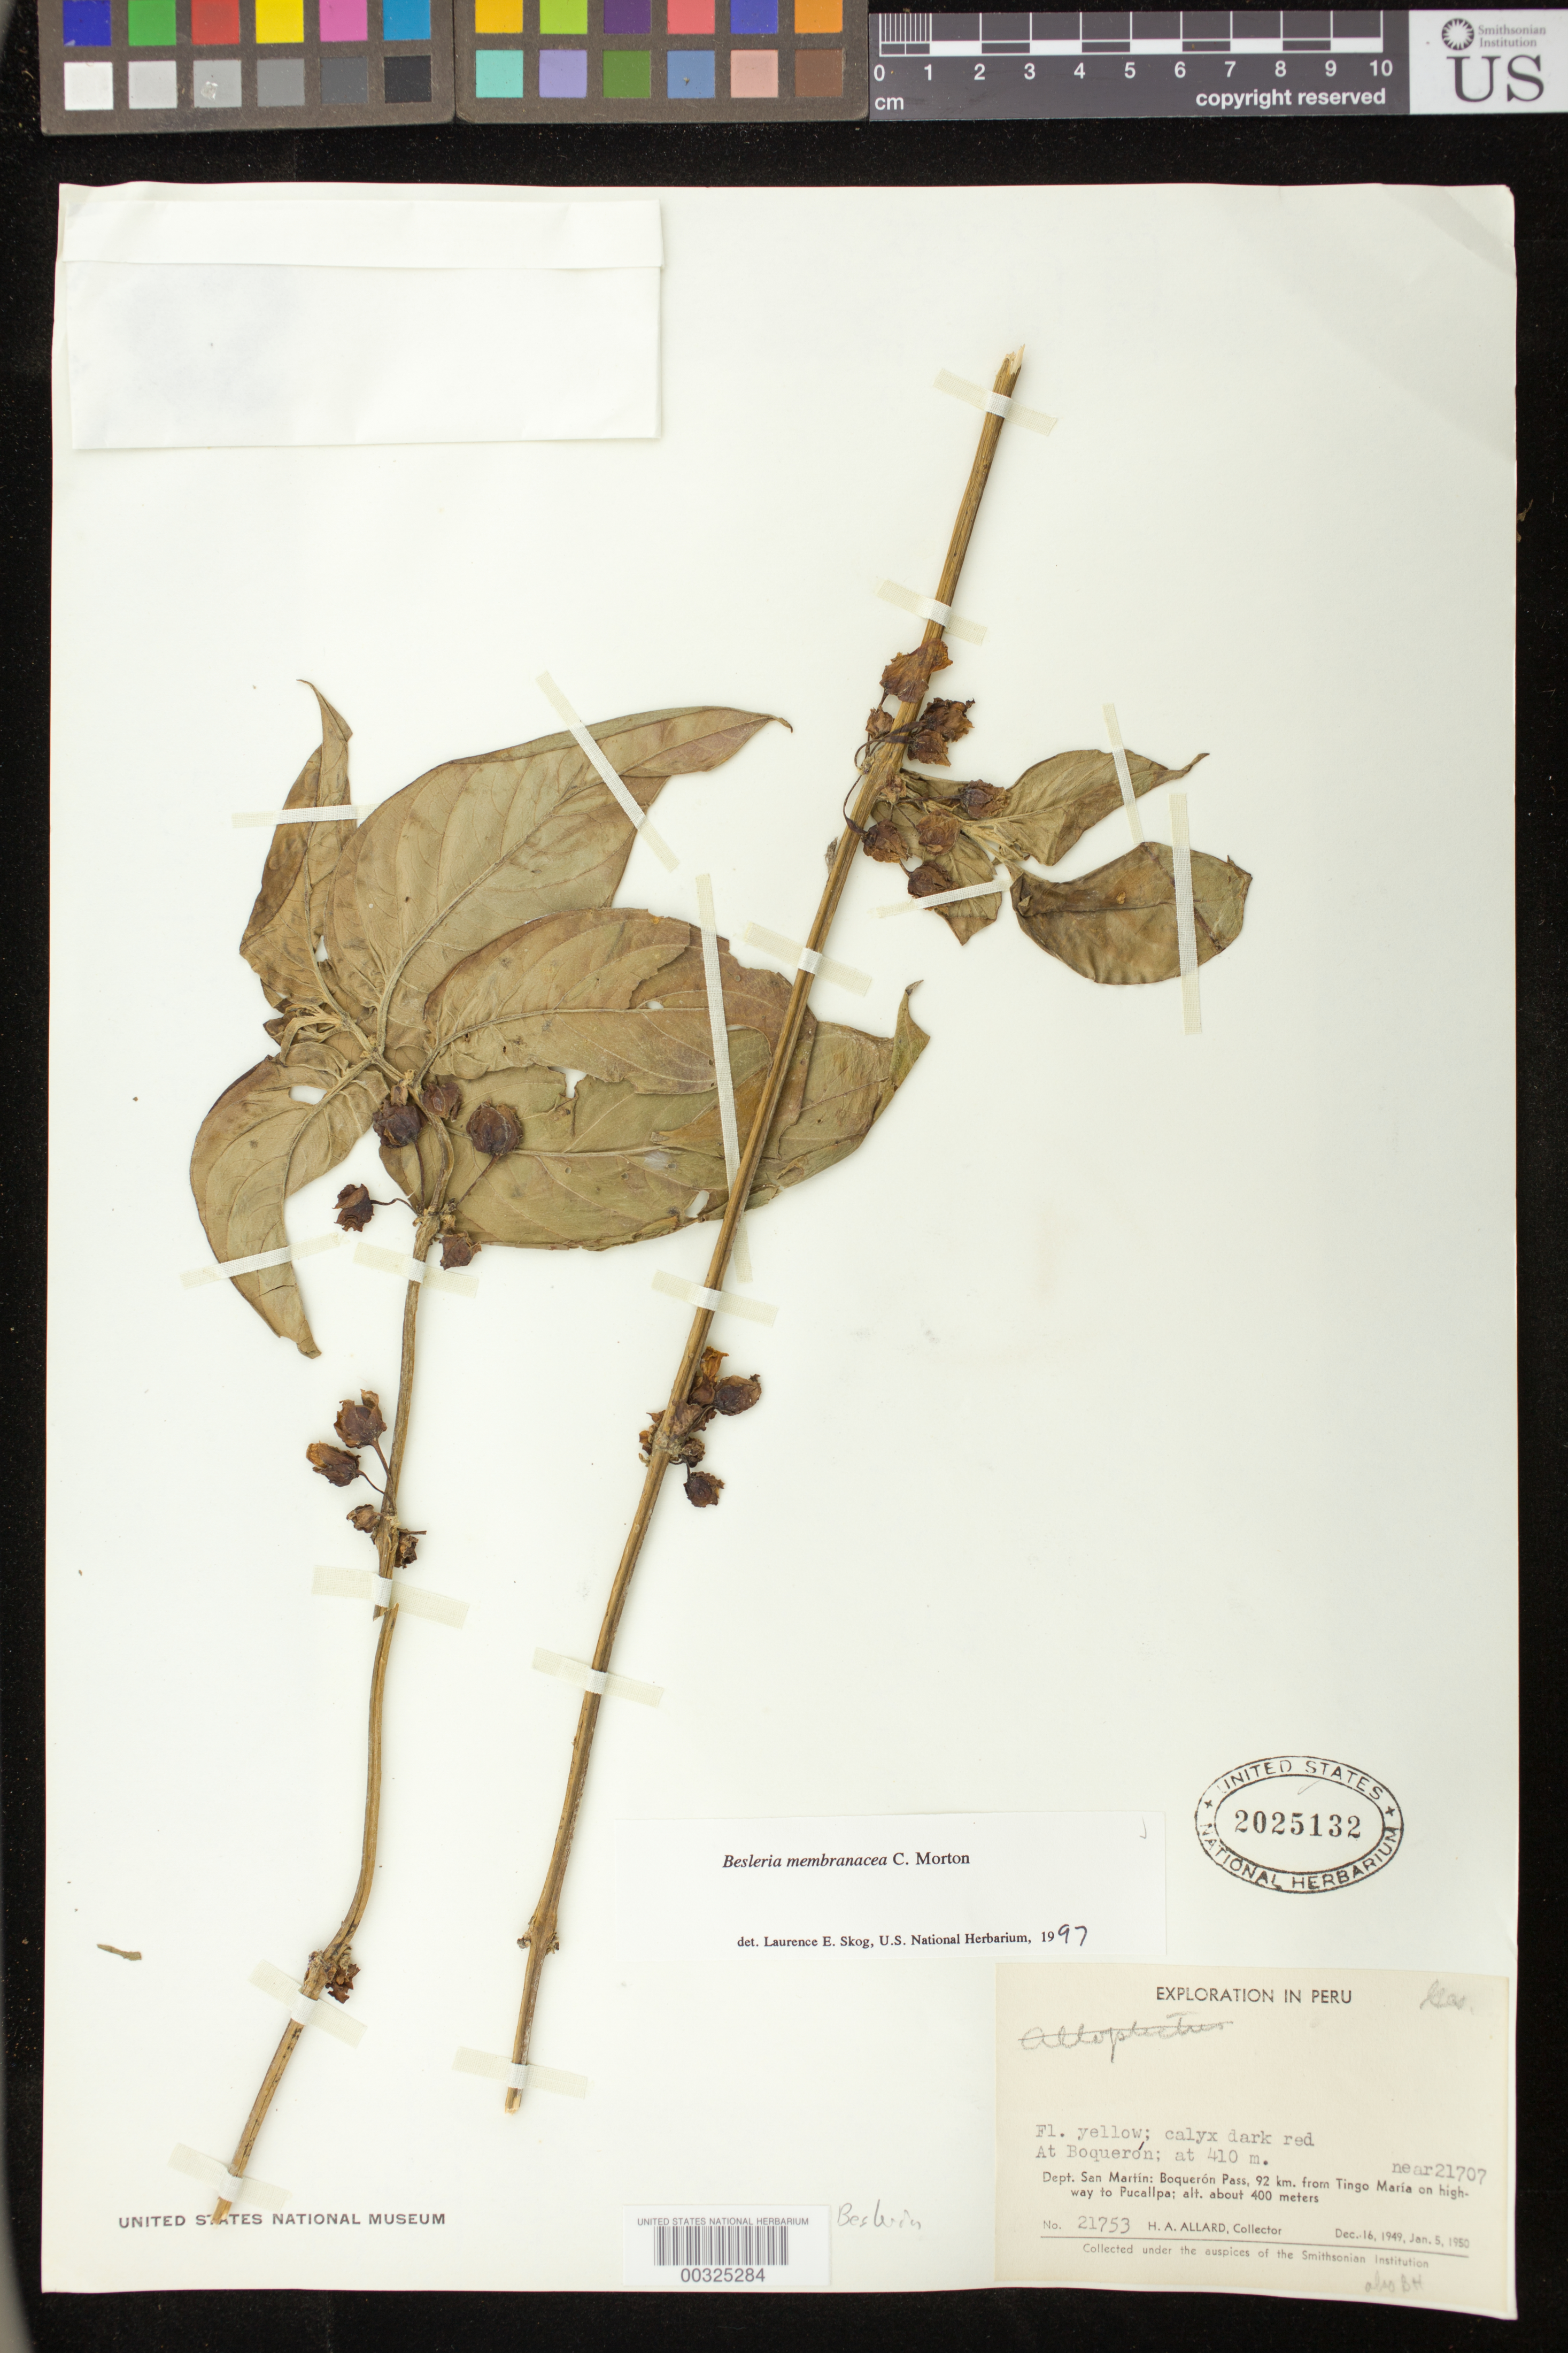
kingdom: Plantae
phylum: Tracheophyta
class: Magnoliopsida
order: Lamiales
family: Gesneriaceae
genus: Besleria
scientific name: Besleria membranacea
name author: C.V. Morton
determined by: Skog, Laurence E.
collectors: H. A. Allard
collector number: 21753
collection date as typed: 1949-50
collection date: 1949/1950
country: Peru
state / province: San Martín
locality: Boquerón Pass, 92 km from Tingo María on highway to Pucallpa. At Boquerón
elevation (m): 410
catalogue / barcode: US 2025132